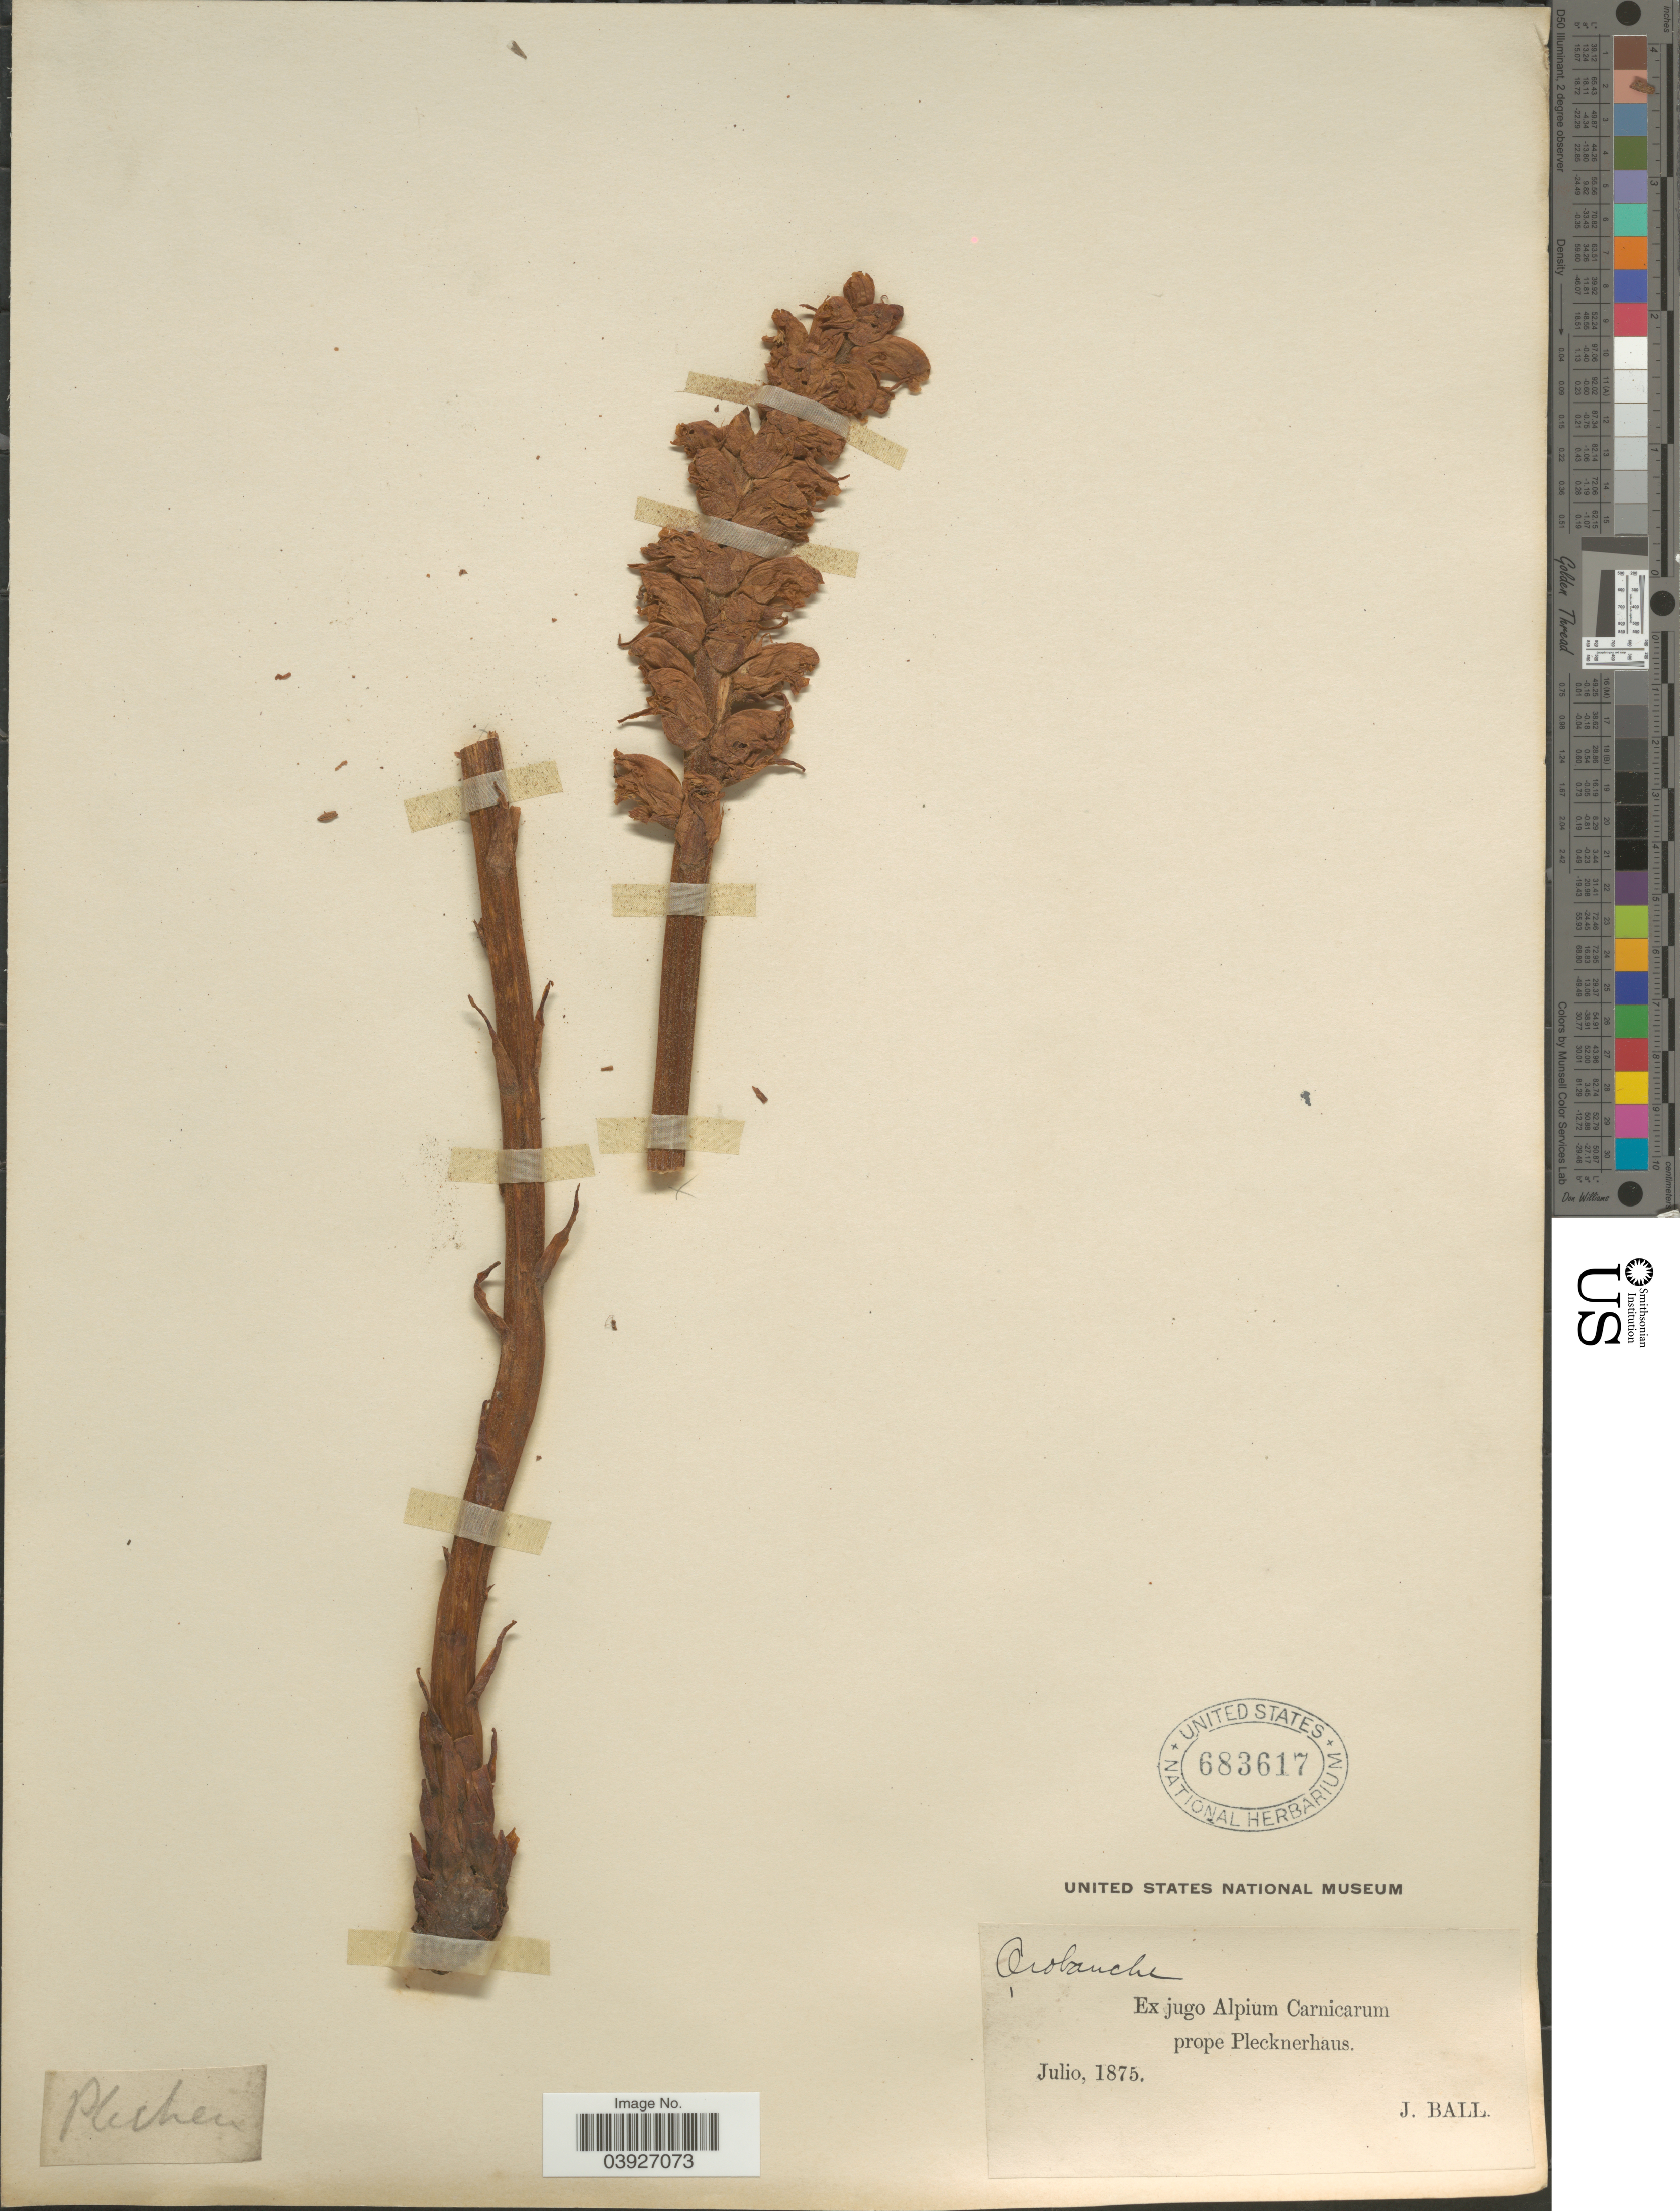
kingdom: Plantae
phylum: Tracheophyta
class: Magnoliopsida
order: Lamiales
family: Orobanchaceae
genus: Orobanche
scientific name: Orobanche sp.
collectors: J. Ball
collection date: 1875-07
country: Austria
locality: Ex jugo Alpium Carnicarum prope Plecknerhaus.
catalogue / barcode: US 683617